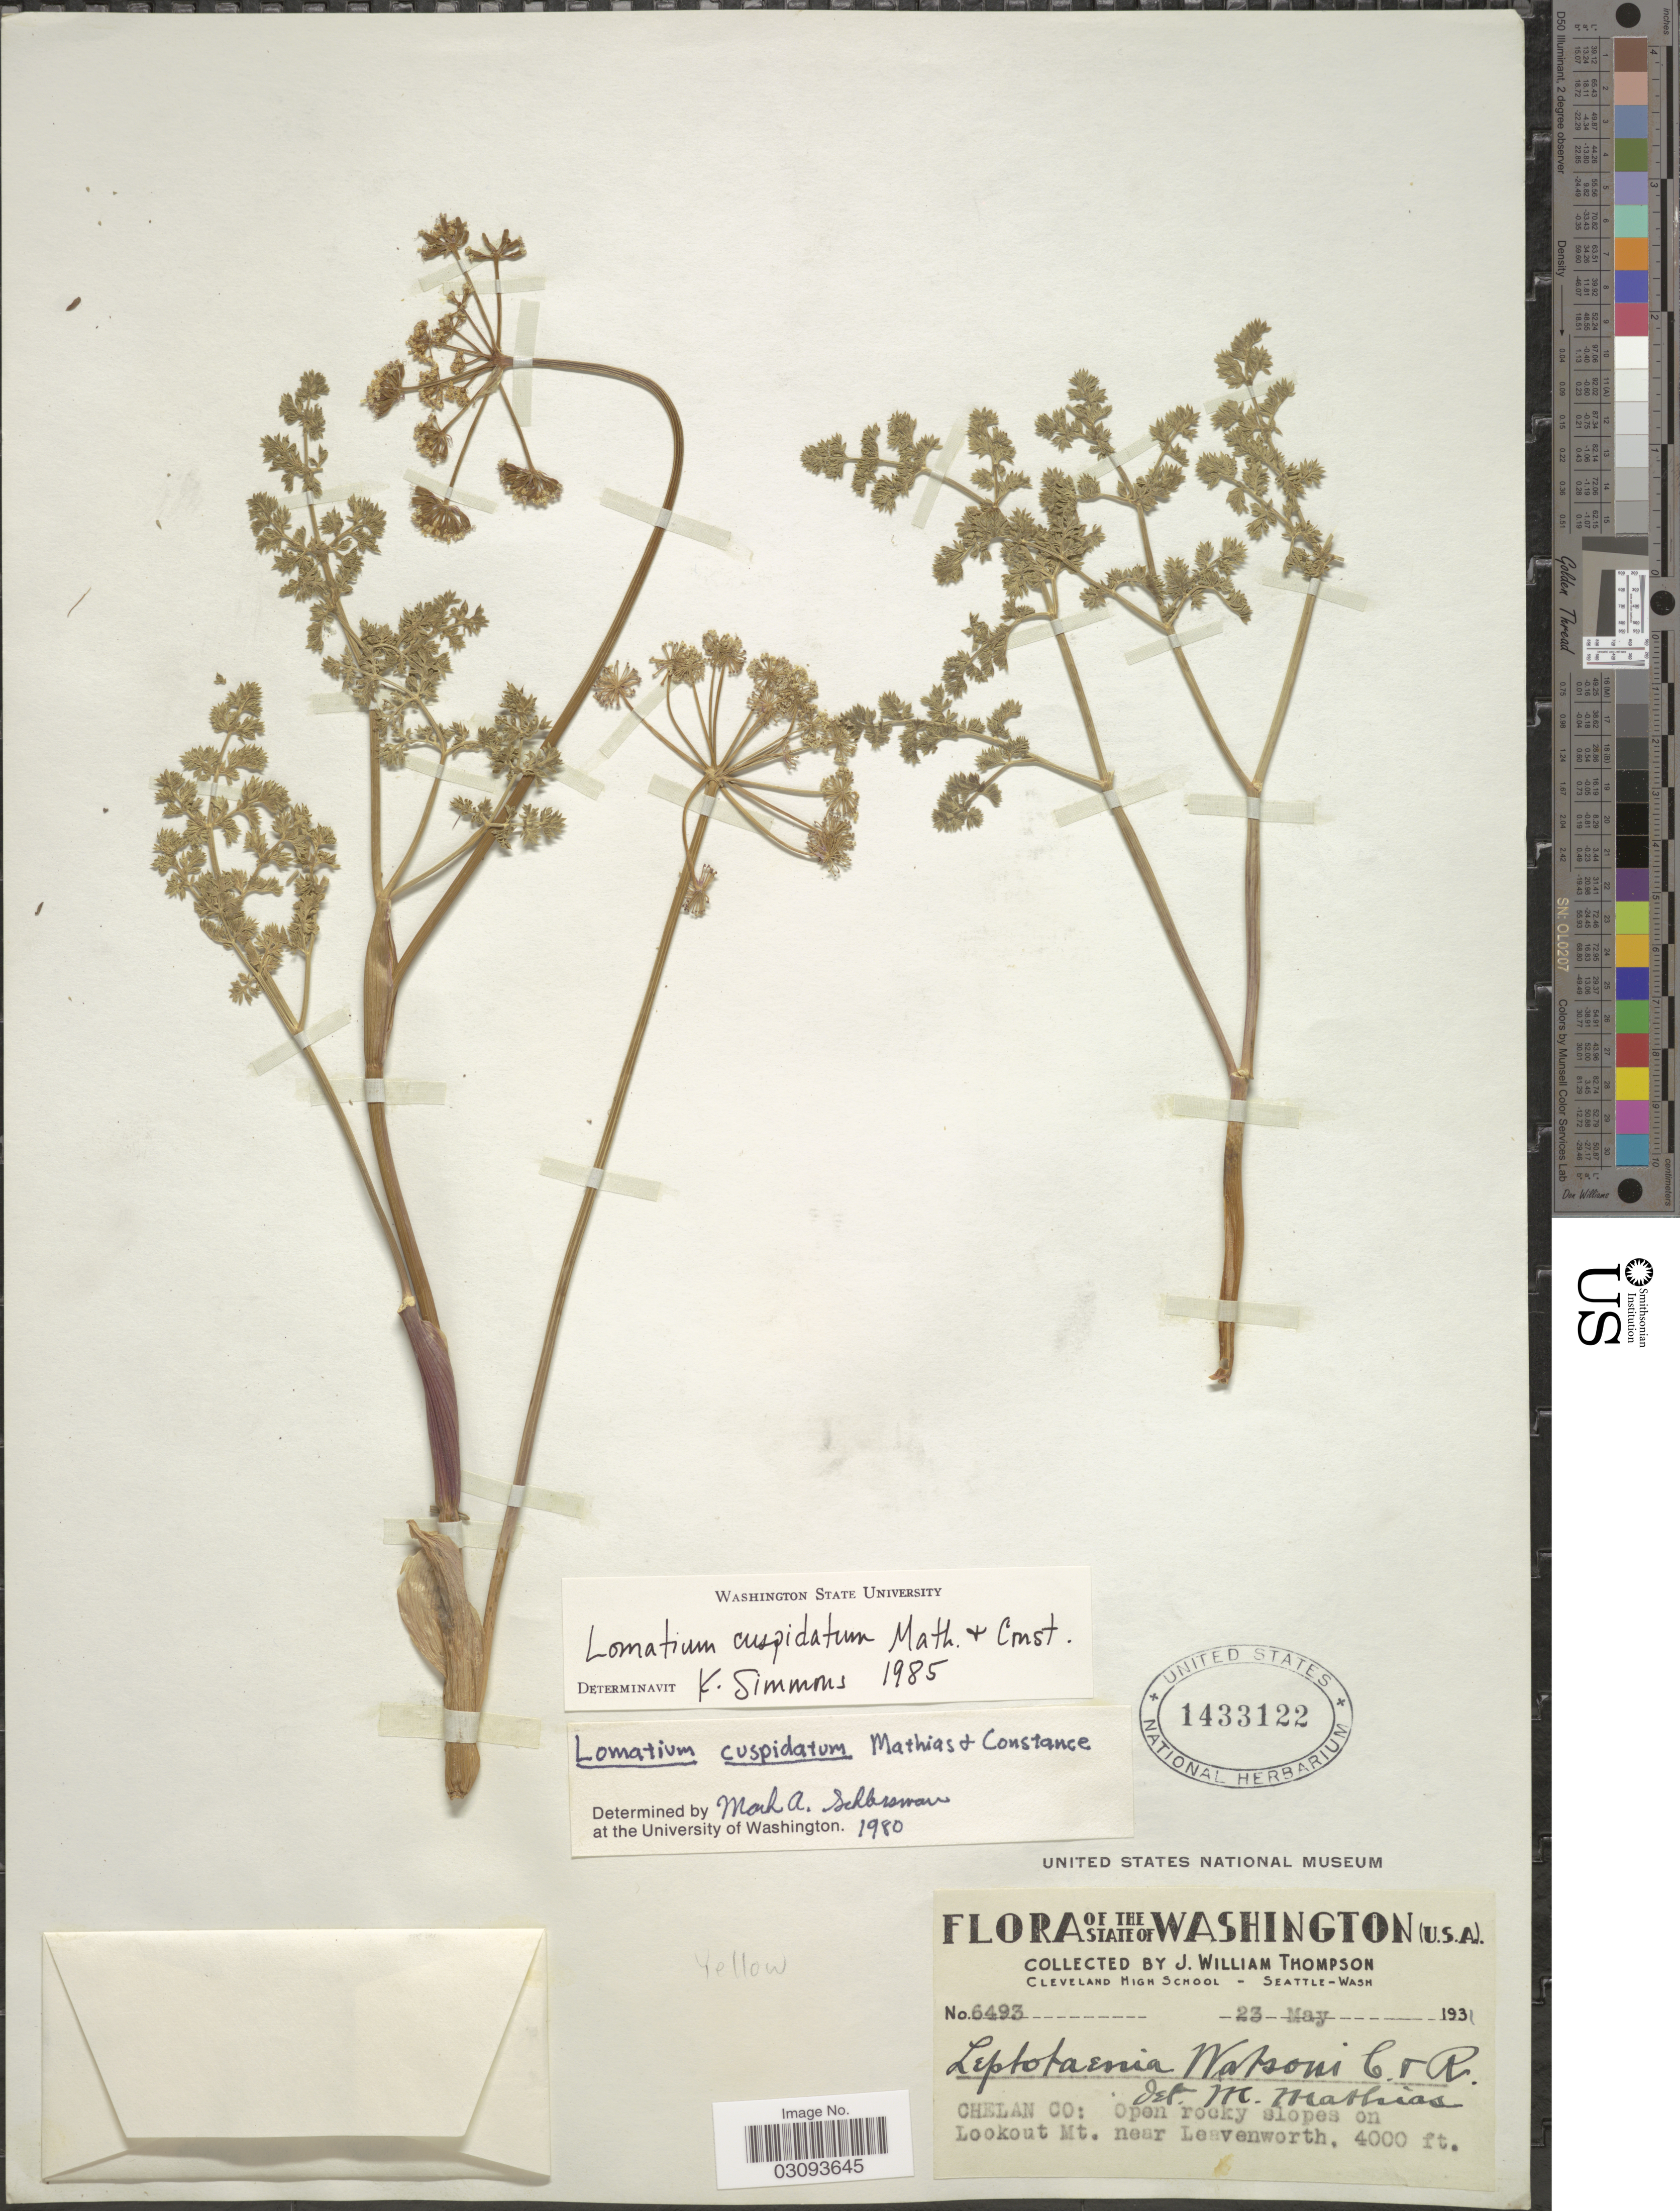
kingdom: Plantae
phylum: Tracheophyta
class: Magnoliopsida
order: Apiales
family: Apiaceae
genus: Lomatium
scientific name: Lomatium cuspidatum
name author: (Constance) Mathias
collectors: J. W. Thompson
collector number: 6493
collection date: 1931-05-23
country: United States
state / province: Washington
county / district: Chelan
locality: Chelan Co: Open rocky slopes on Lookout Mt. near Leavenworth.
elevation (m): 1219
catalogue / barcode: US 1433122